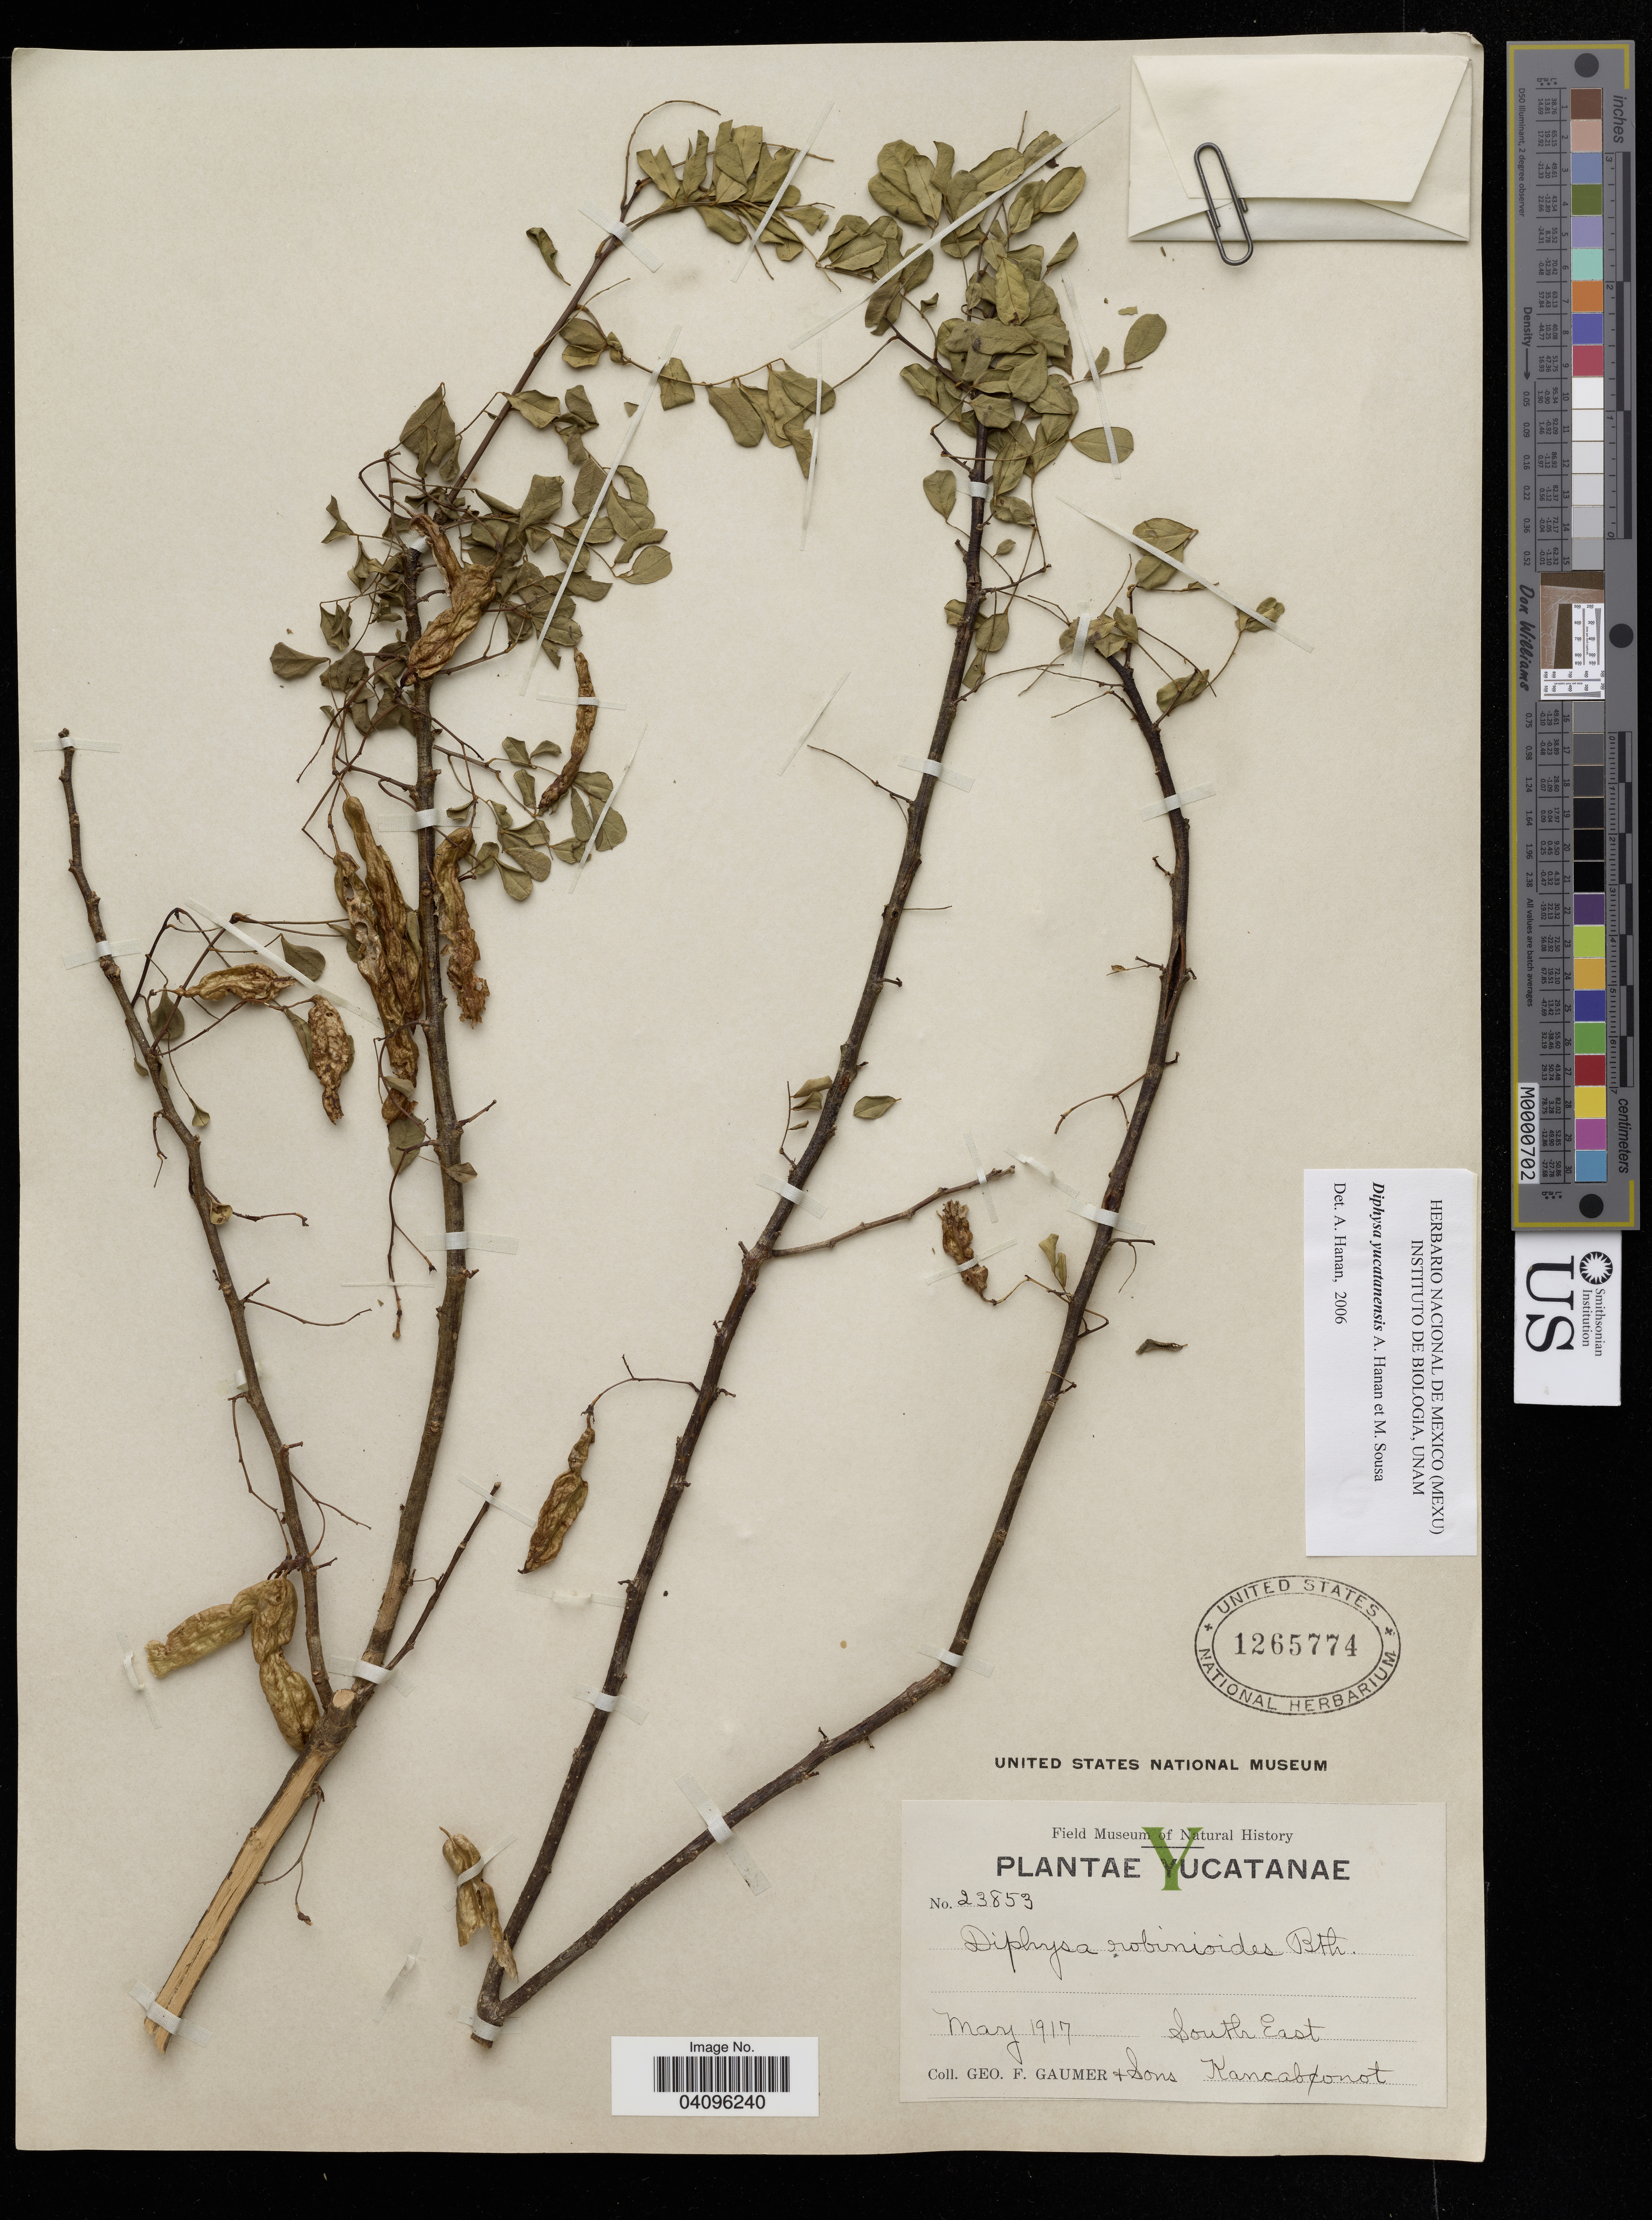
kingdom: Plantae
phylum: Tracheophyta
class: Magnoliopsida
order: Fabales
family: Fabaceae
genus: Diphysa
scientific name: Diphysa yucatanensis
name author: Hanan-Alipi & M. Sousa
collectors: G. F. Gaumer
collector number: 23853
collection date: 1917-05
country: Mexico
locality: Yucatane. South East Kancabonot.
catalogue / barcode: US 1265774